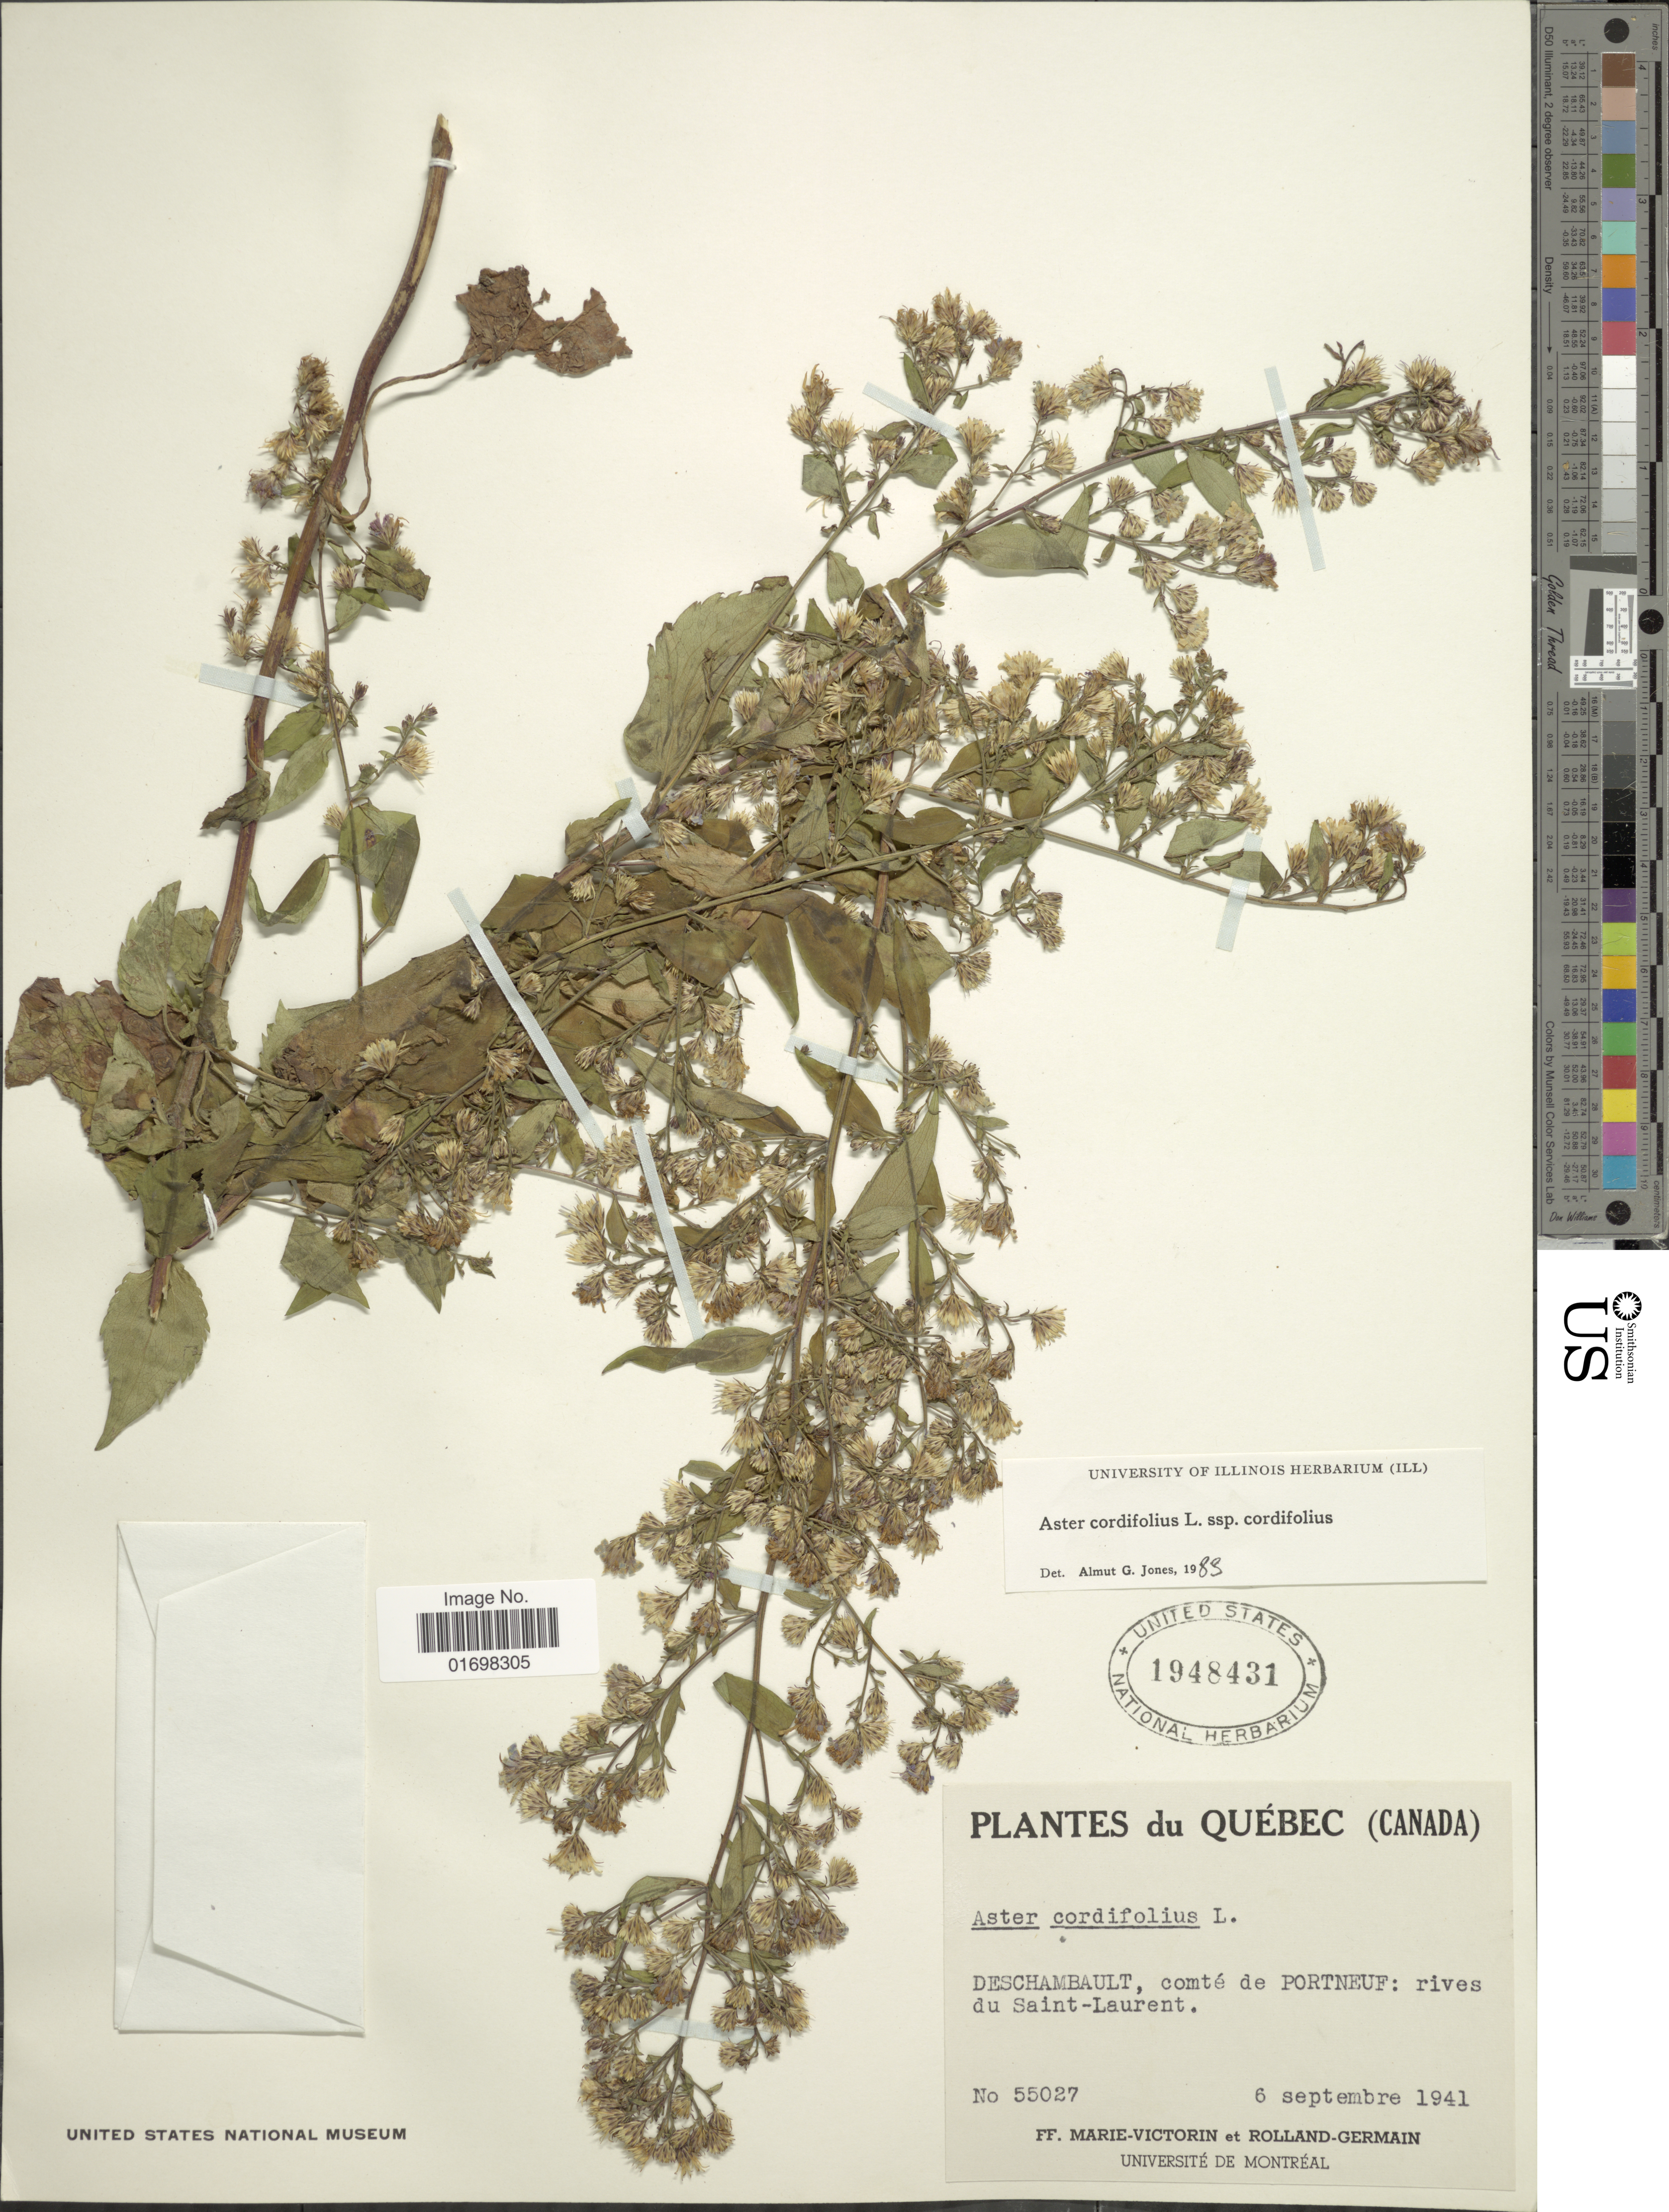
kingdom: Plantae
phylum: Tracheophyta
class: Magnoliopsida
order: Asterales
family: Asteraceae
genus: Symphyotrichum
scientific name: Symphyotrichum cordifolium var. cordifolium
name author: (L.) G.L. Nesom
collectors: Fr. Marie-Victorin & Rolland-Germain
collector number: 55027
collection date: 1941-09-06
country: Canada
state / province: Quebec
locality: Deschambault, comte de Portneuf: river du Saint-Laurent.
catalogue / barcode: US 1948431